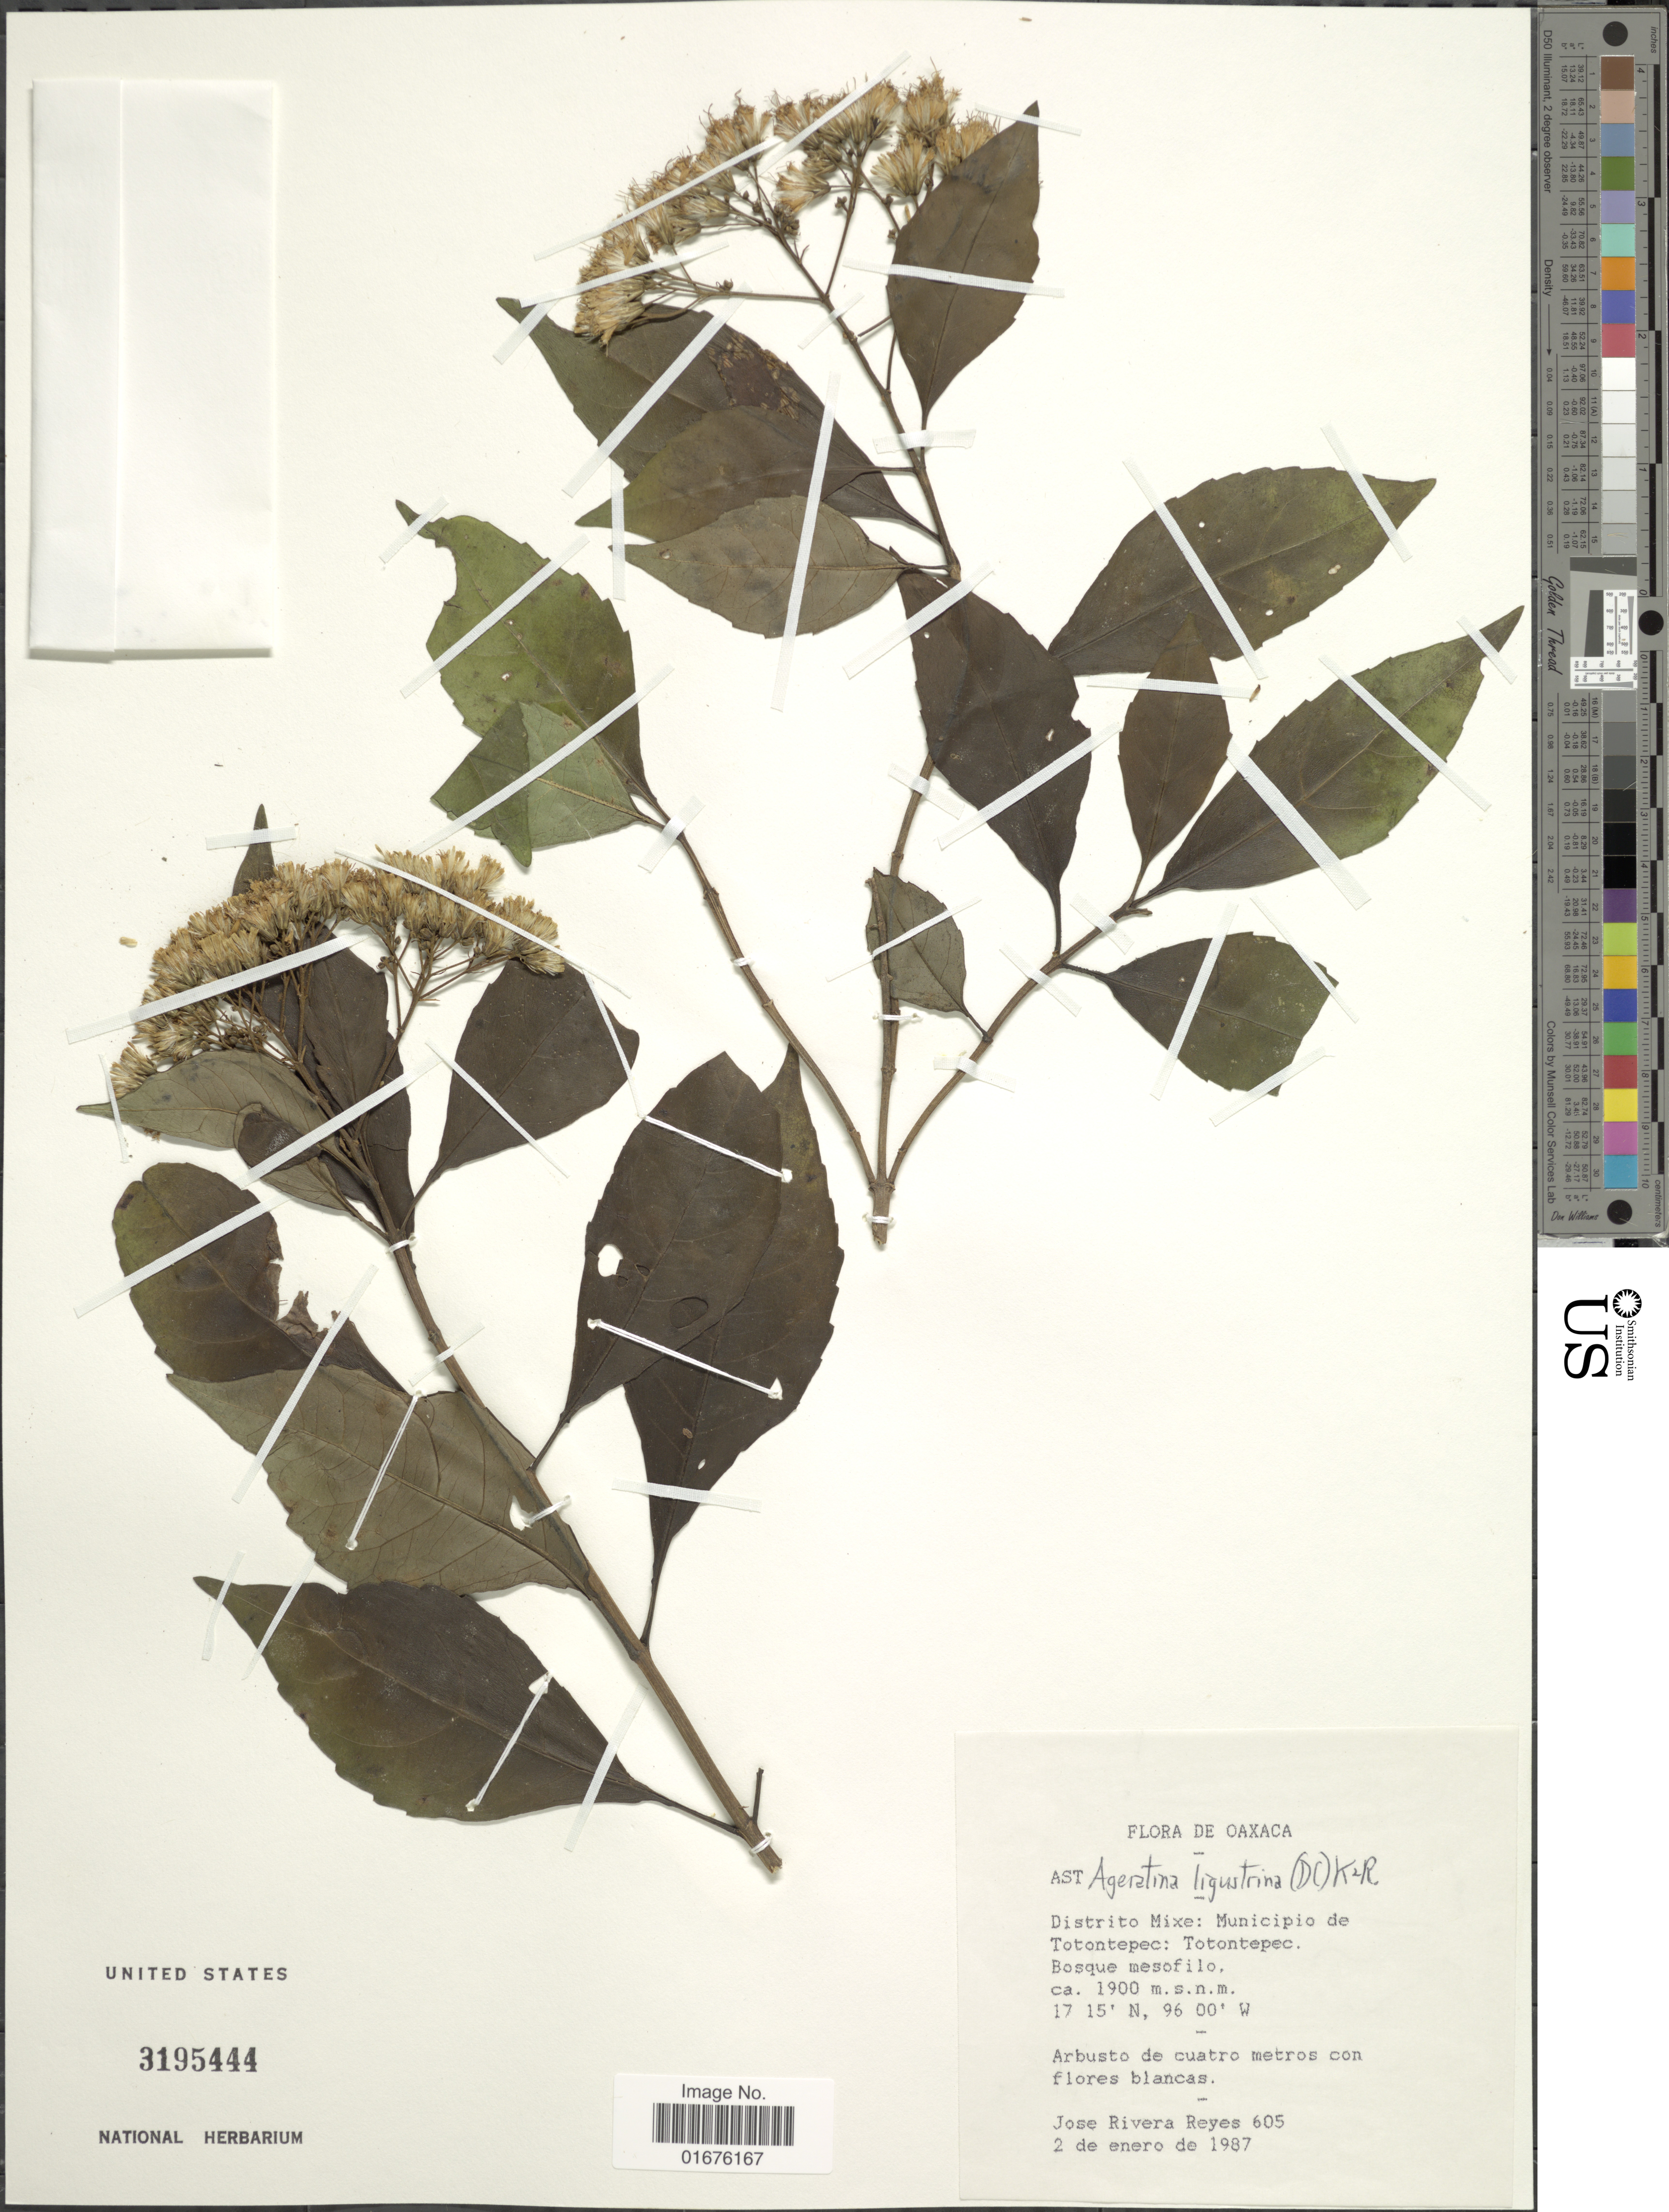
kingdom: Plantae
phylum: Tracheophyta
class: Magnoliopsida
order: Asterales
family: Asteraceae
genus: Ageratina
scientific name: Ageratina ligustrina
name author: (DC.) R.M. King & H. Rob.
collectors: J. Reyes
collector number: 605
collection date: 1987-01-02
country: Mexico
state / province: Oaxaca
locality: Distrito Mixe: Municipio de Totontepec: Totontepec, Bosque mesofilo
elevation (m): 1900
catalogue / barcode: US 3195444